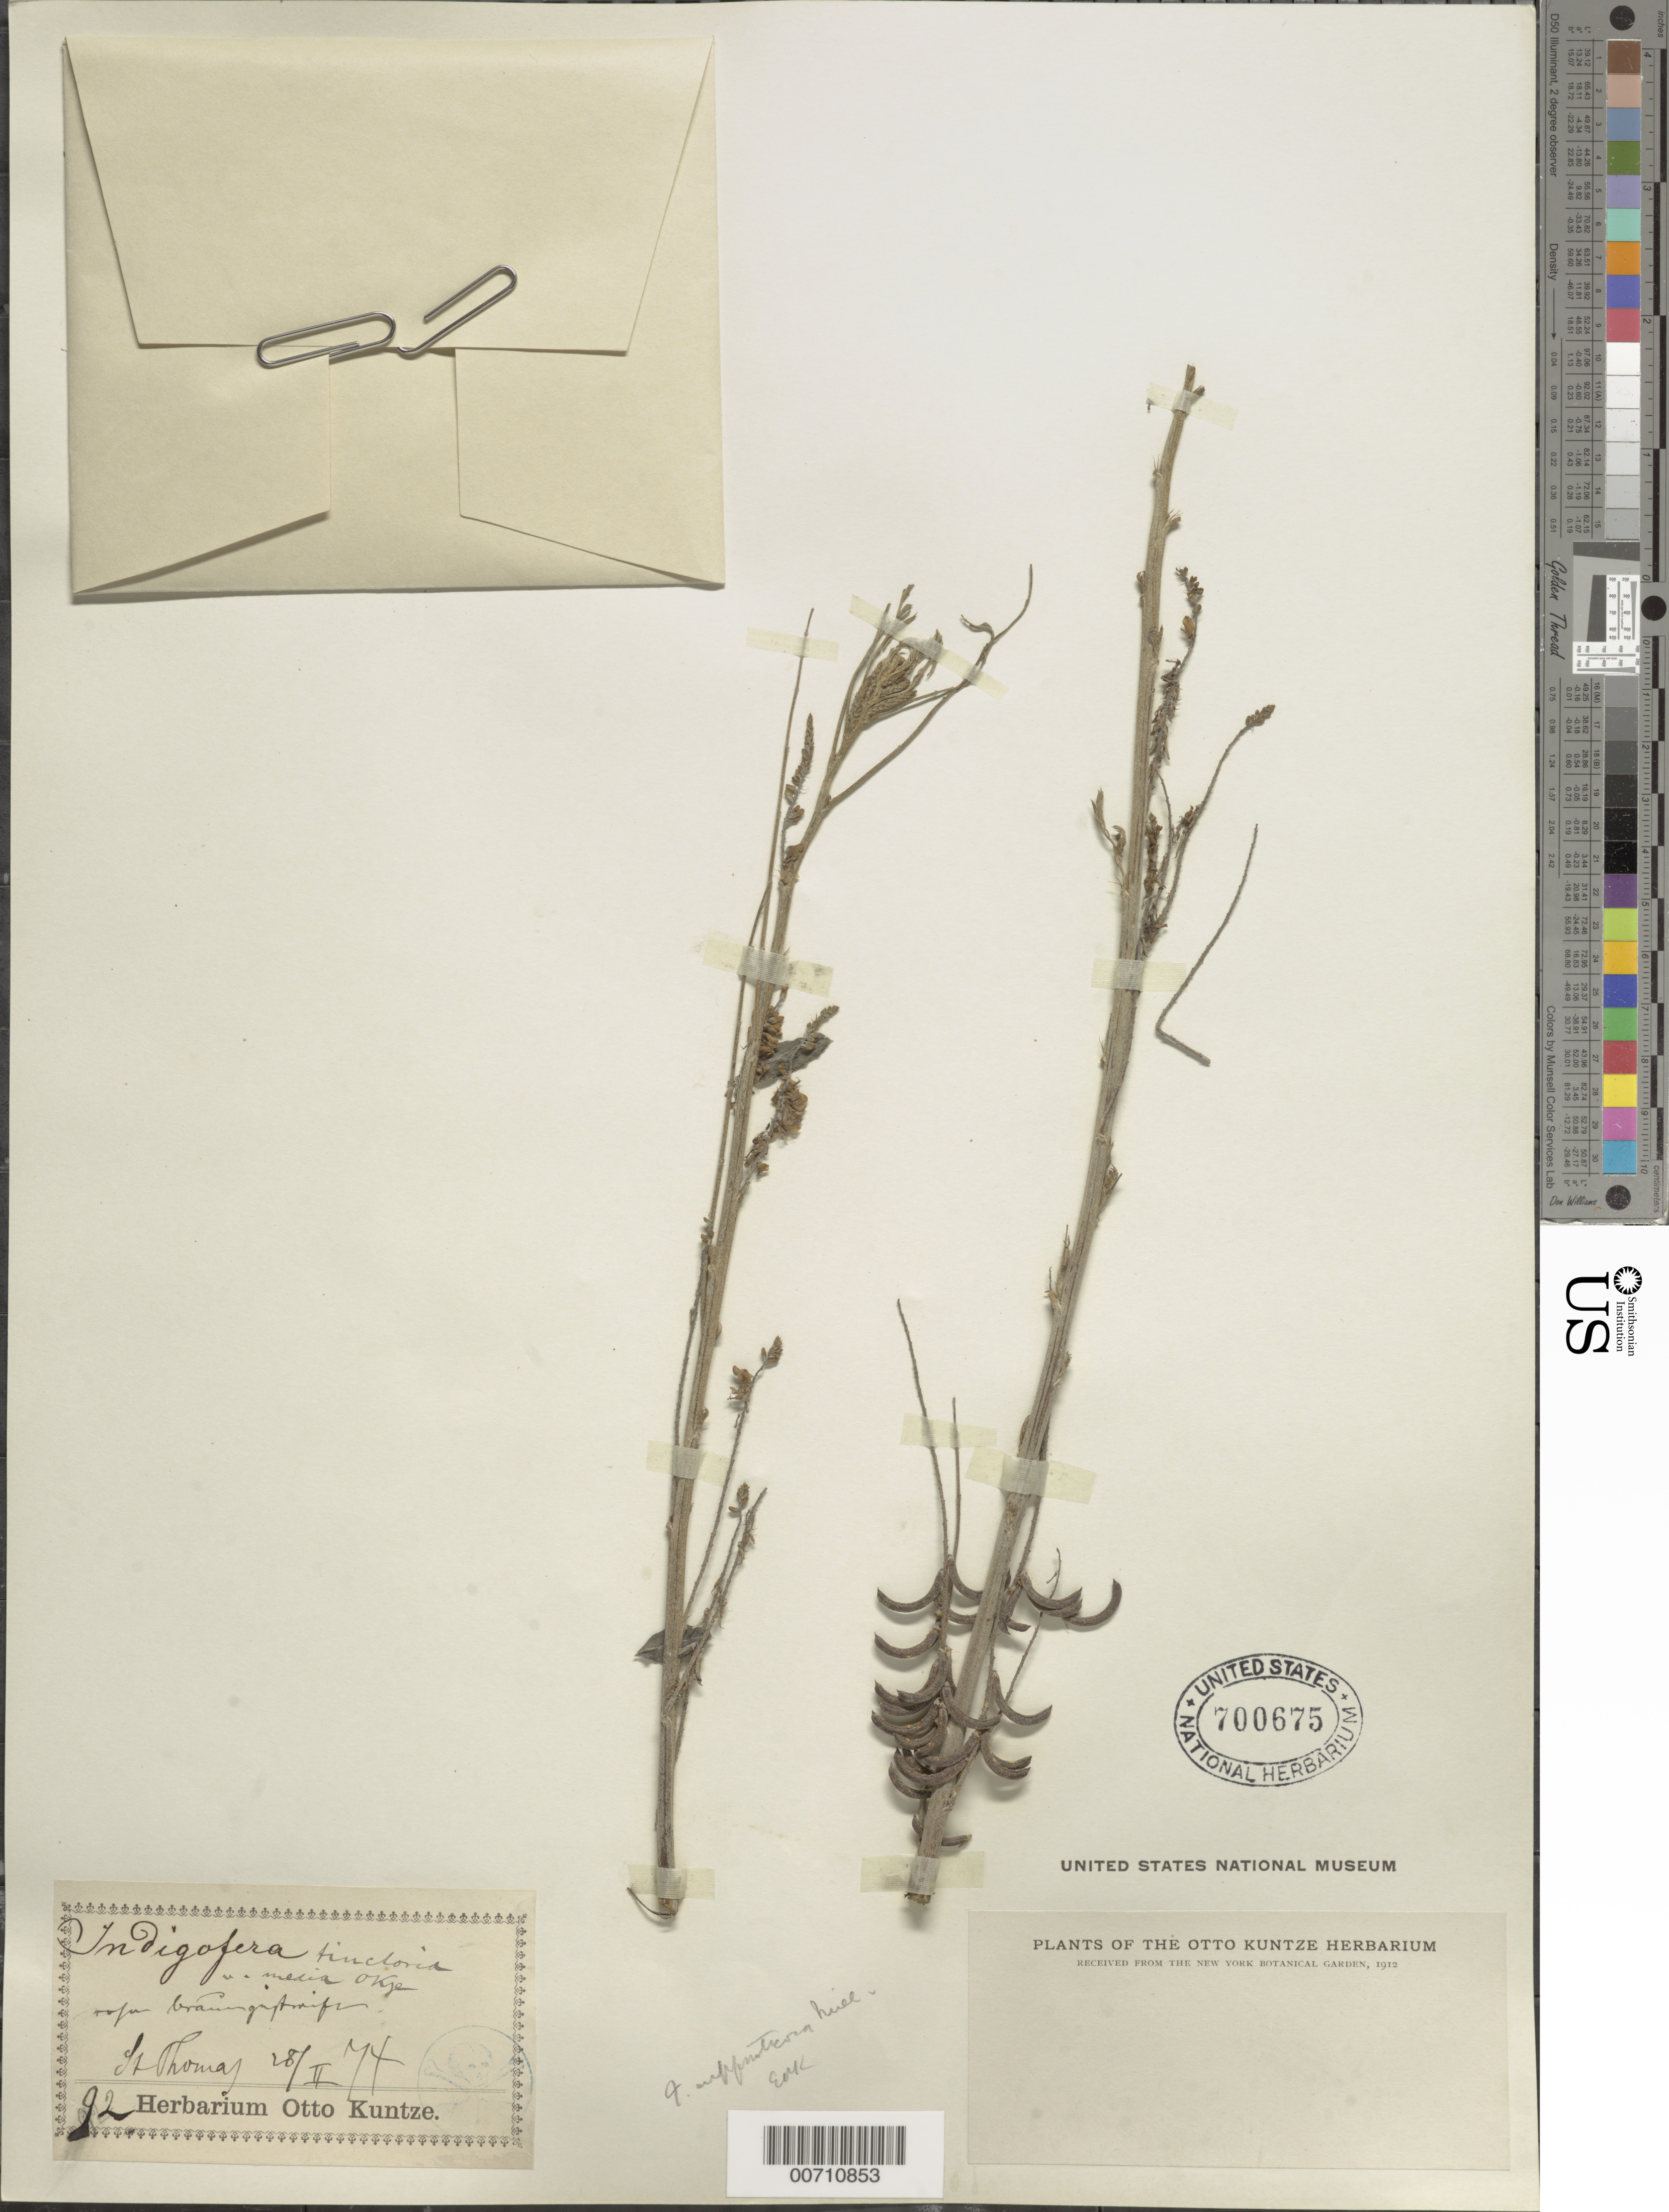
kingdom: Plantae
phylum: Tracheophyta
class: Magnoliopsida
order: Fabales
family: Fabaceae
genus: Indigofera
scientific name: Indigofera suffruticosa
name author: Mill.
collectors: C.E.O. Kuntze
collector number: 92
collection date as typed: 28 Feb 1874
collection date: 1874-02-28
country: U.S. Virgin Islands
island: St. Thomas Island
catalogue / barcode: US 700675